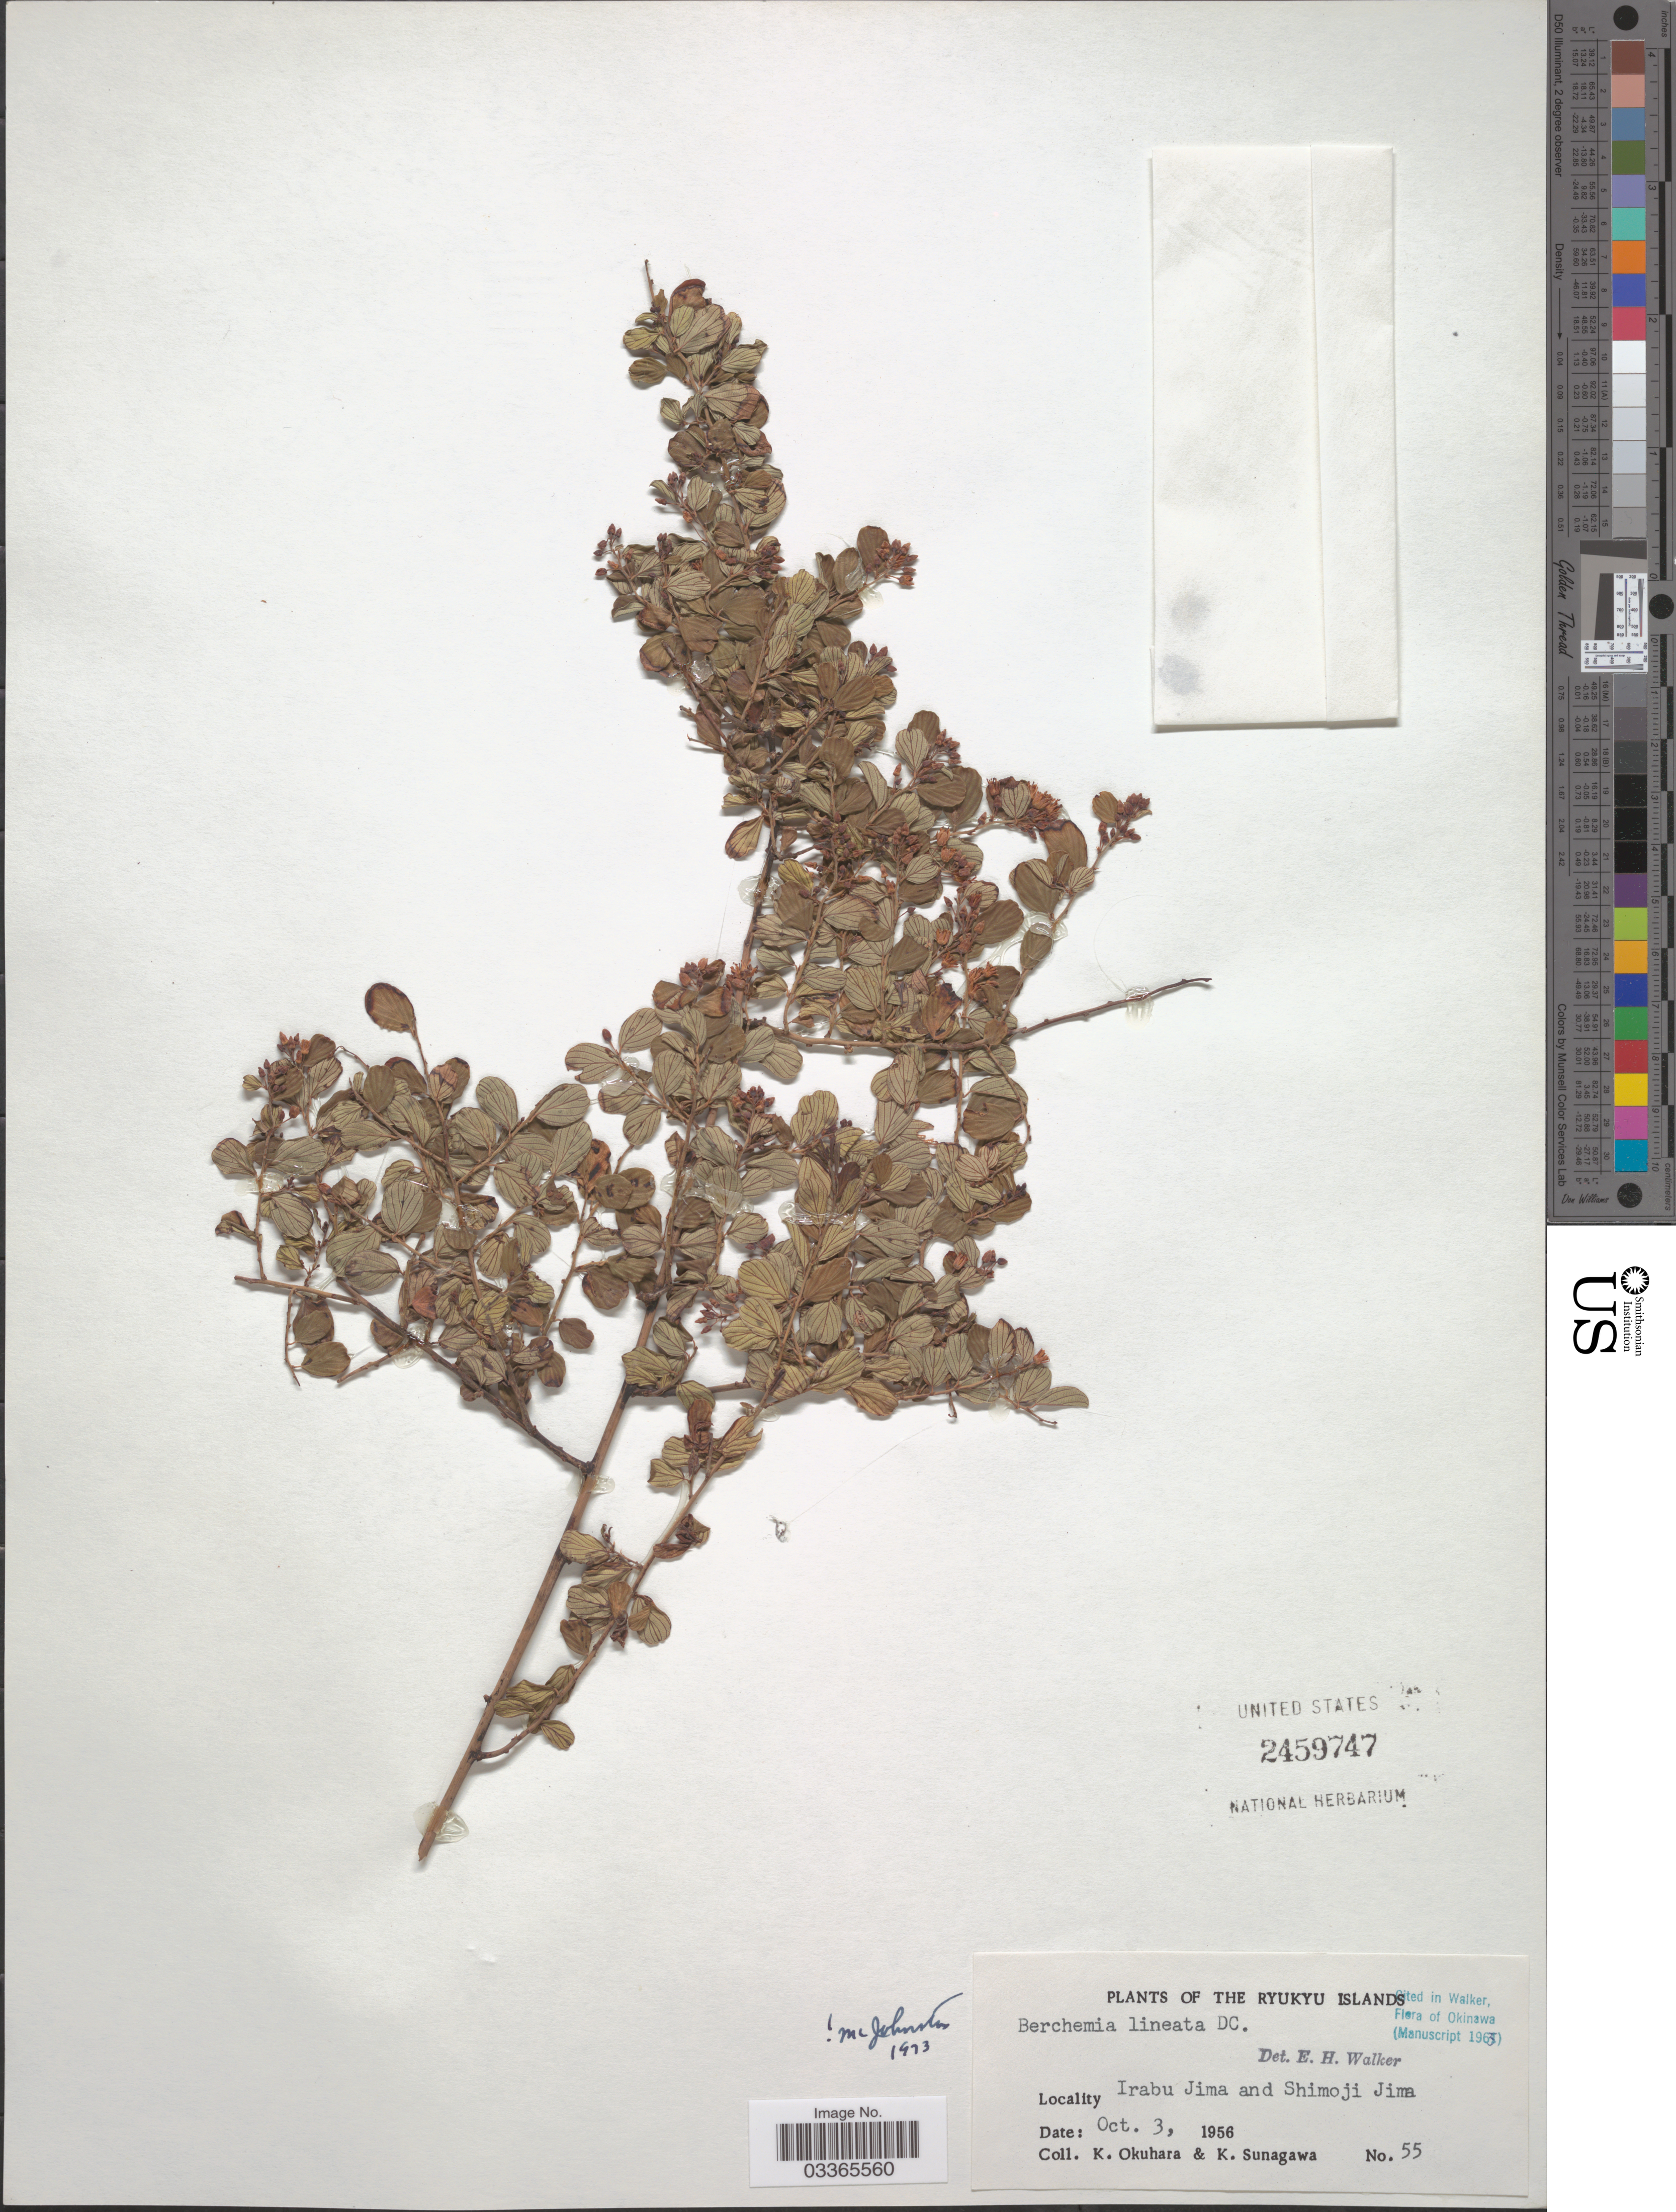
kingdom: Plantae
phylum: Tracheophyta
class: Magnoliopsida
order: Rosales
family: Rhamnaceae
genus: Berchemia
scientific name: Berchemia lineata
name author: (L.) DC.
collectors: K. Okuhara & K. Sunagawa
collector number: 55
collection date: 1956-10-03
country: Japan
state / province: Okinawa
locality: The Ryukyu Islands, Irabu Jima and Shimoji Jima.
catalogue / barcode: US 2459747